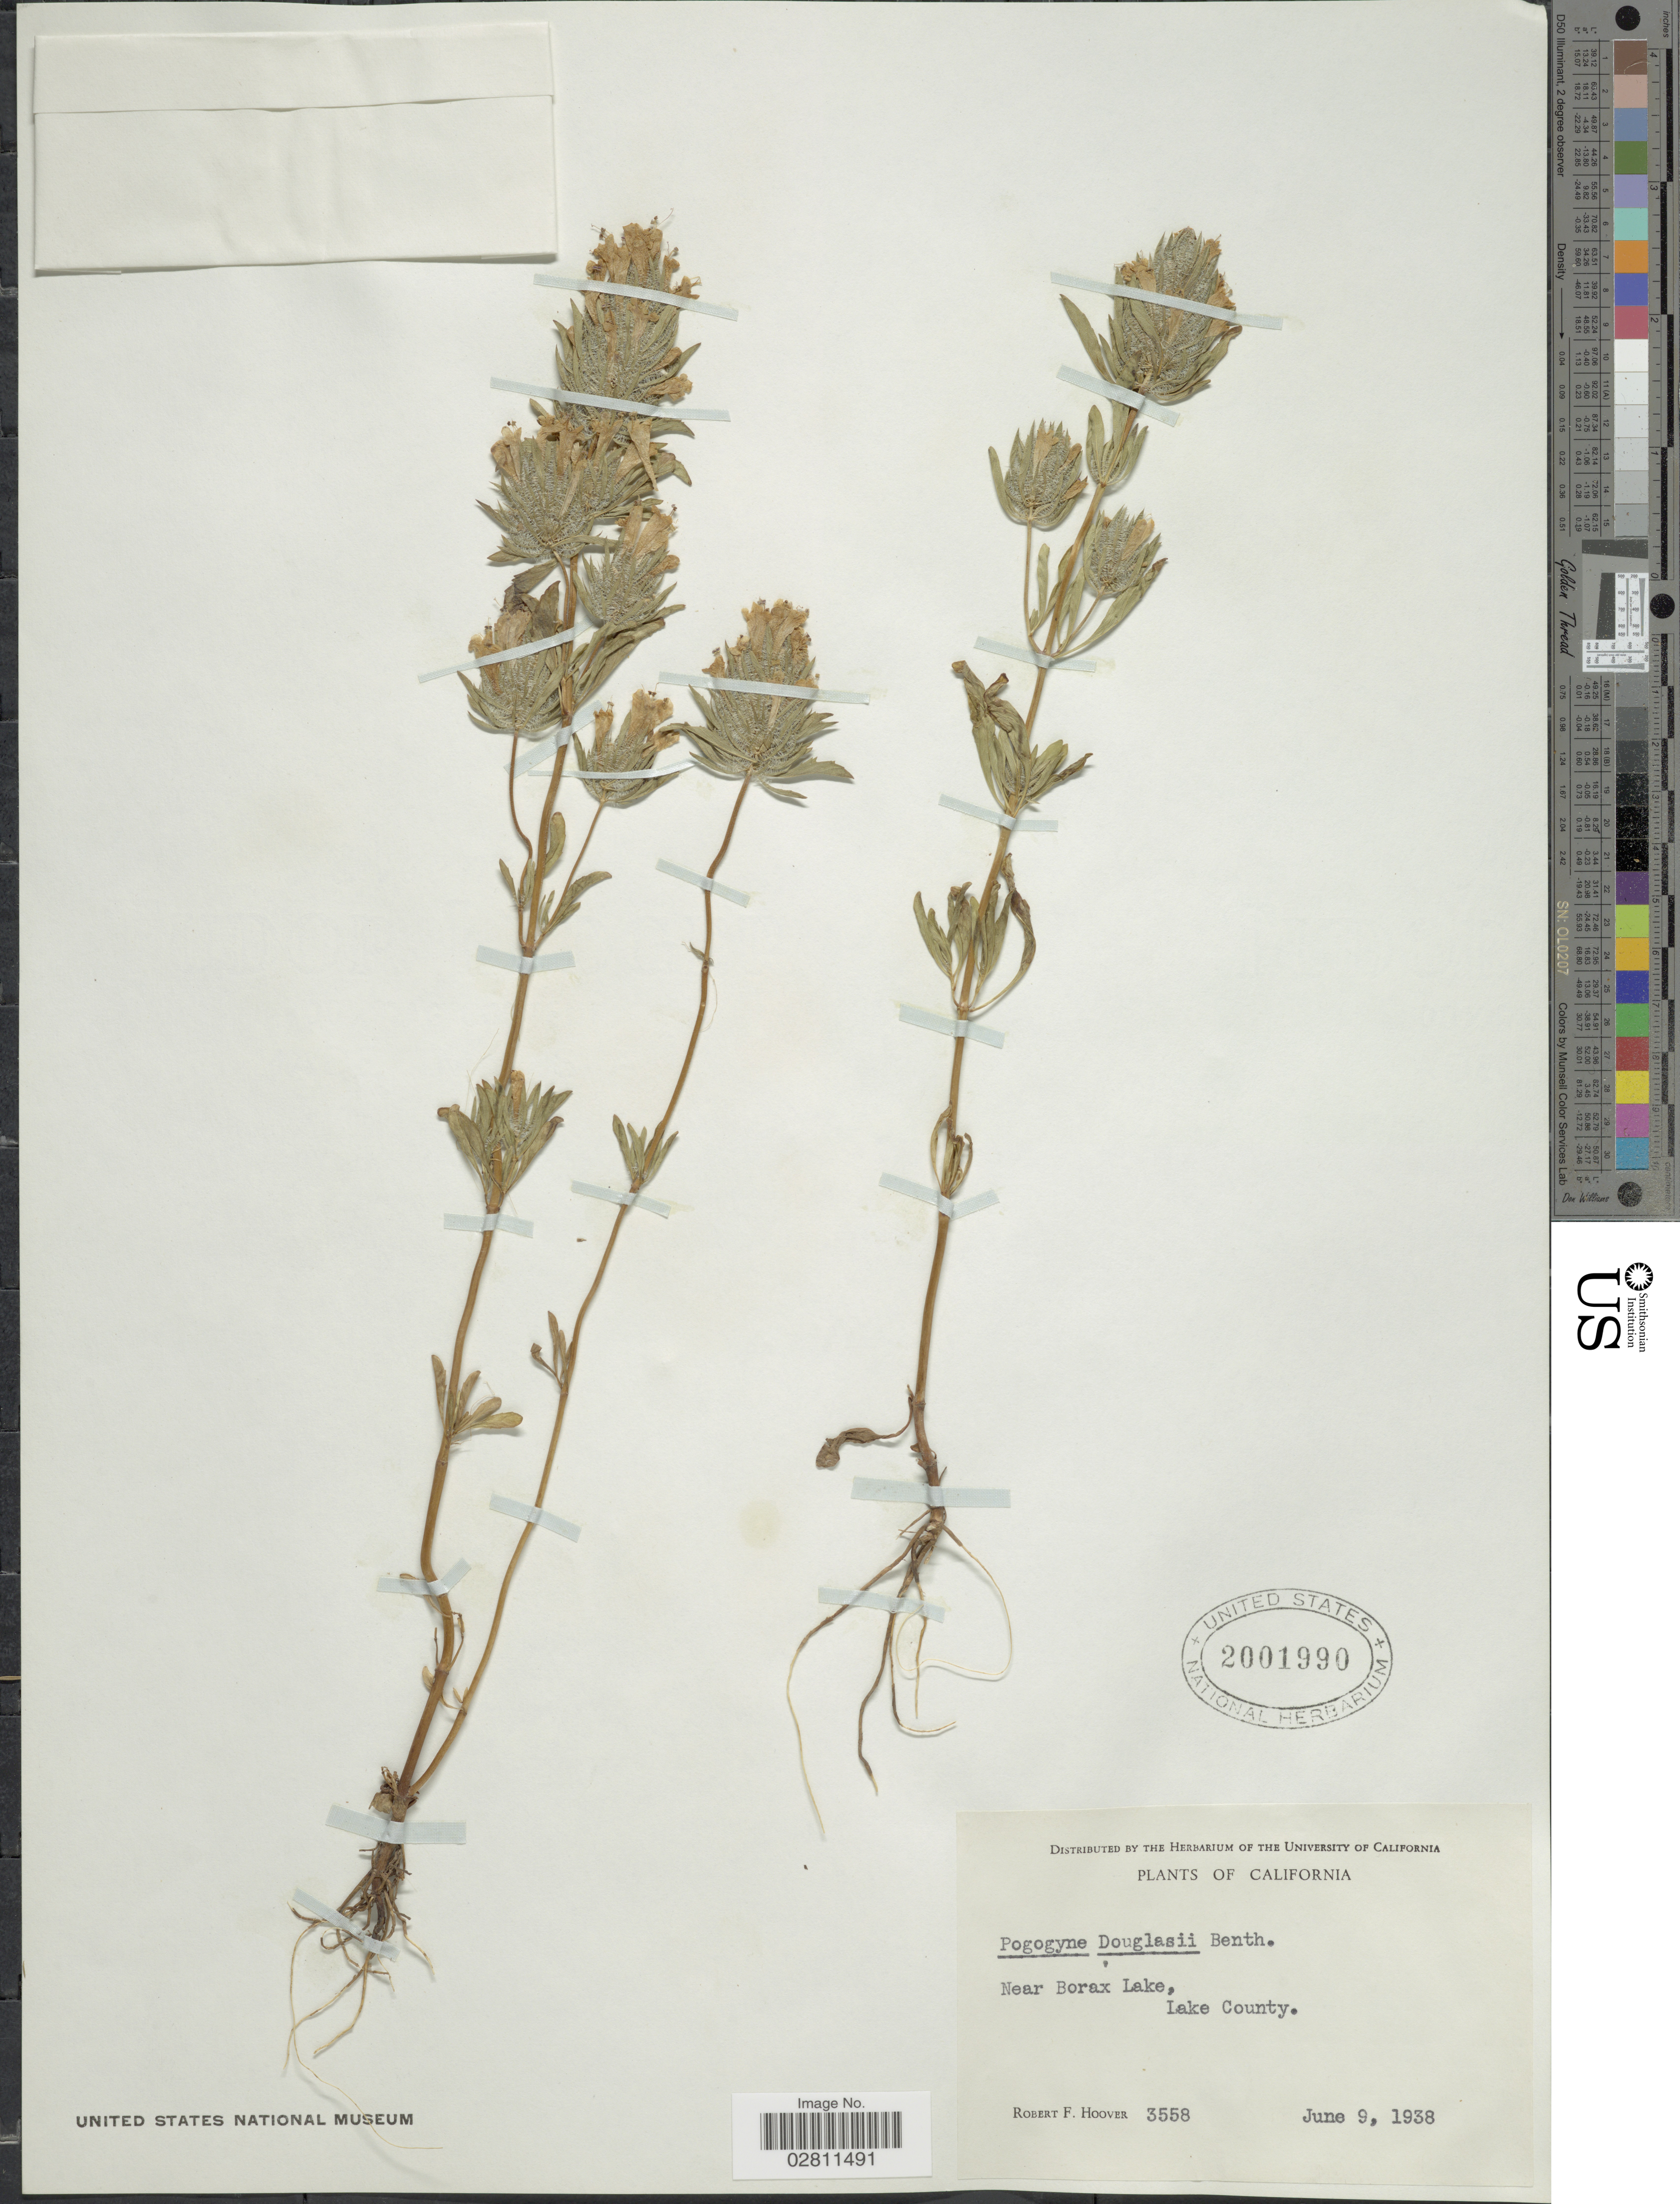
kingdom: Plantae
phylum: Tracheophyta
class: Magnoliopsida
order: Lamiales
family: Lamiaceae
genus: Pogogyne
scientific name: Pogogyne douglasii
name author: Benth.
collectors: R. F. Hoover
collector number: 3558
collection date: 1938-06-09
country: United States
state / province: California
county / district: Lake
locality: Near Borax Lake, Lake County.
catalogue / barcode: US 2001990